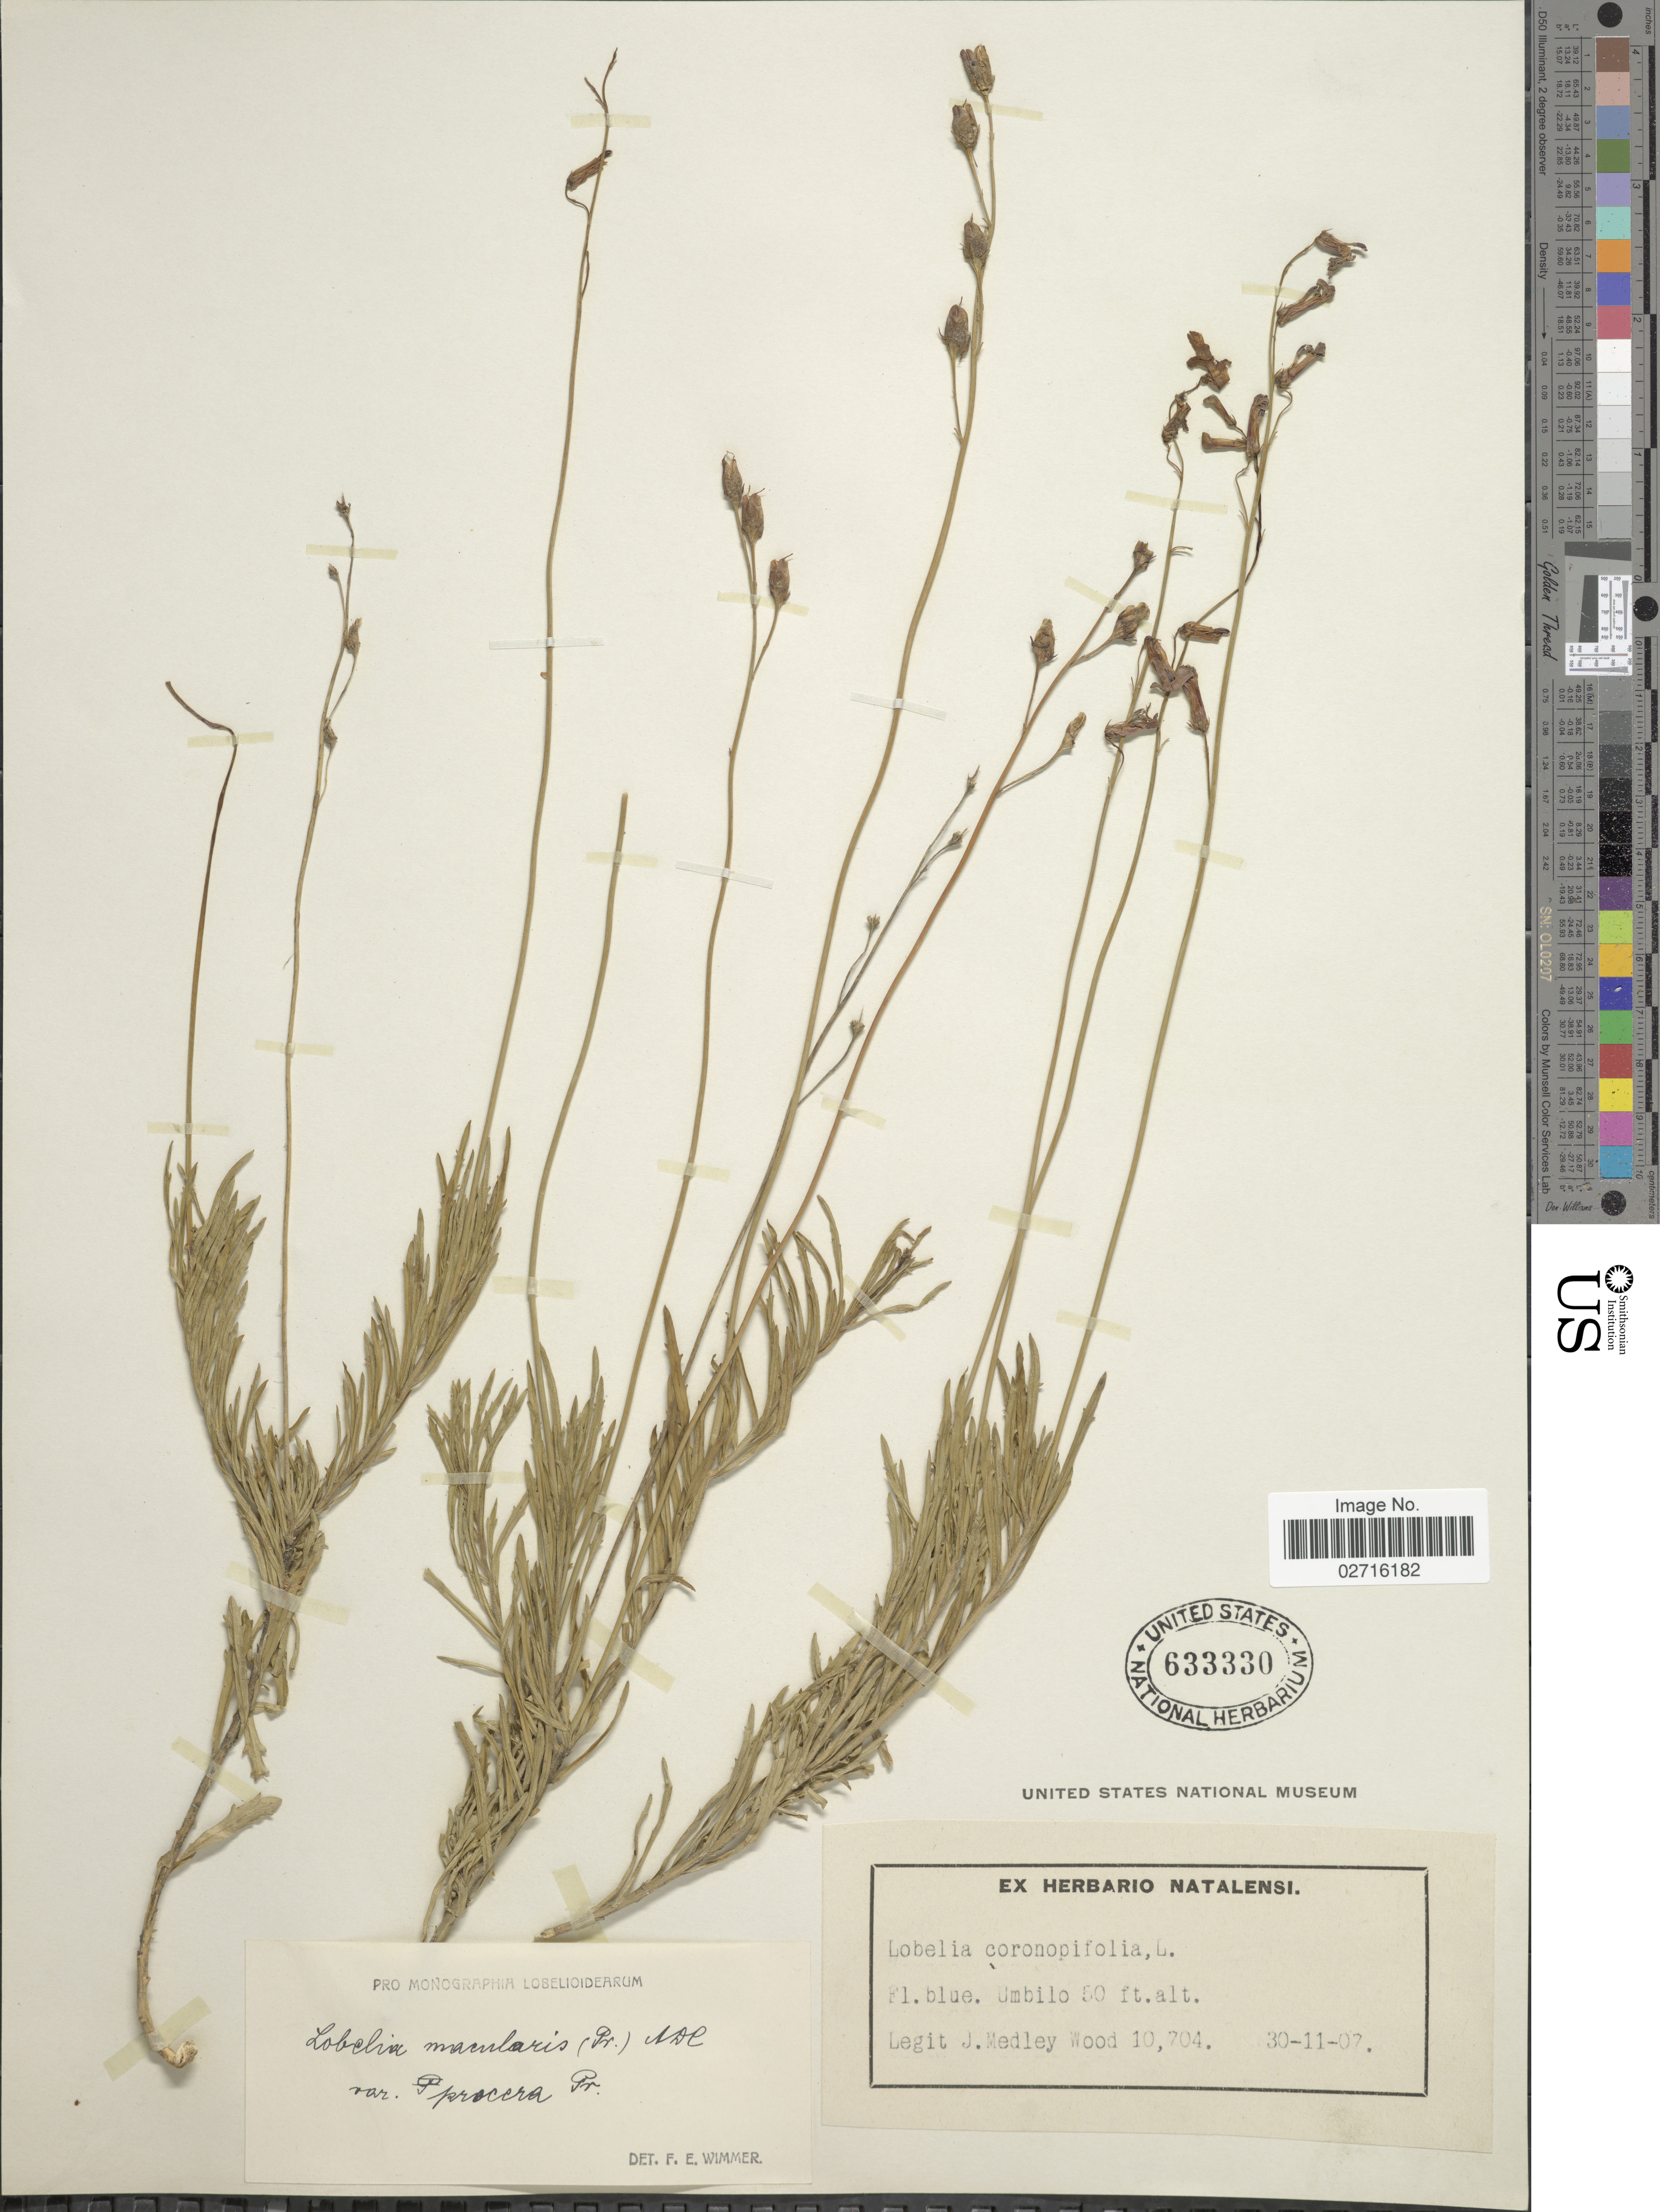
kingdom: Plantae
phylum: Tracheophyta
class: Magnoliopsida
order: Asterales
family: Campanulaceae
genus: Lobelia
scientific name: Lobelia macularis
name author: (C. Presl) A. DC.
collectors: J. Medley Wood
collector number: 10704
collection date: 1907-11-30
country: South Africa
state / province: KwaZulu-Natal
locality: Umbilo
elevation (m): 15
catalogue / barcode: US 633330